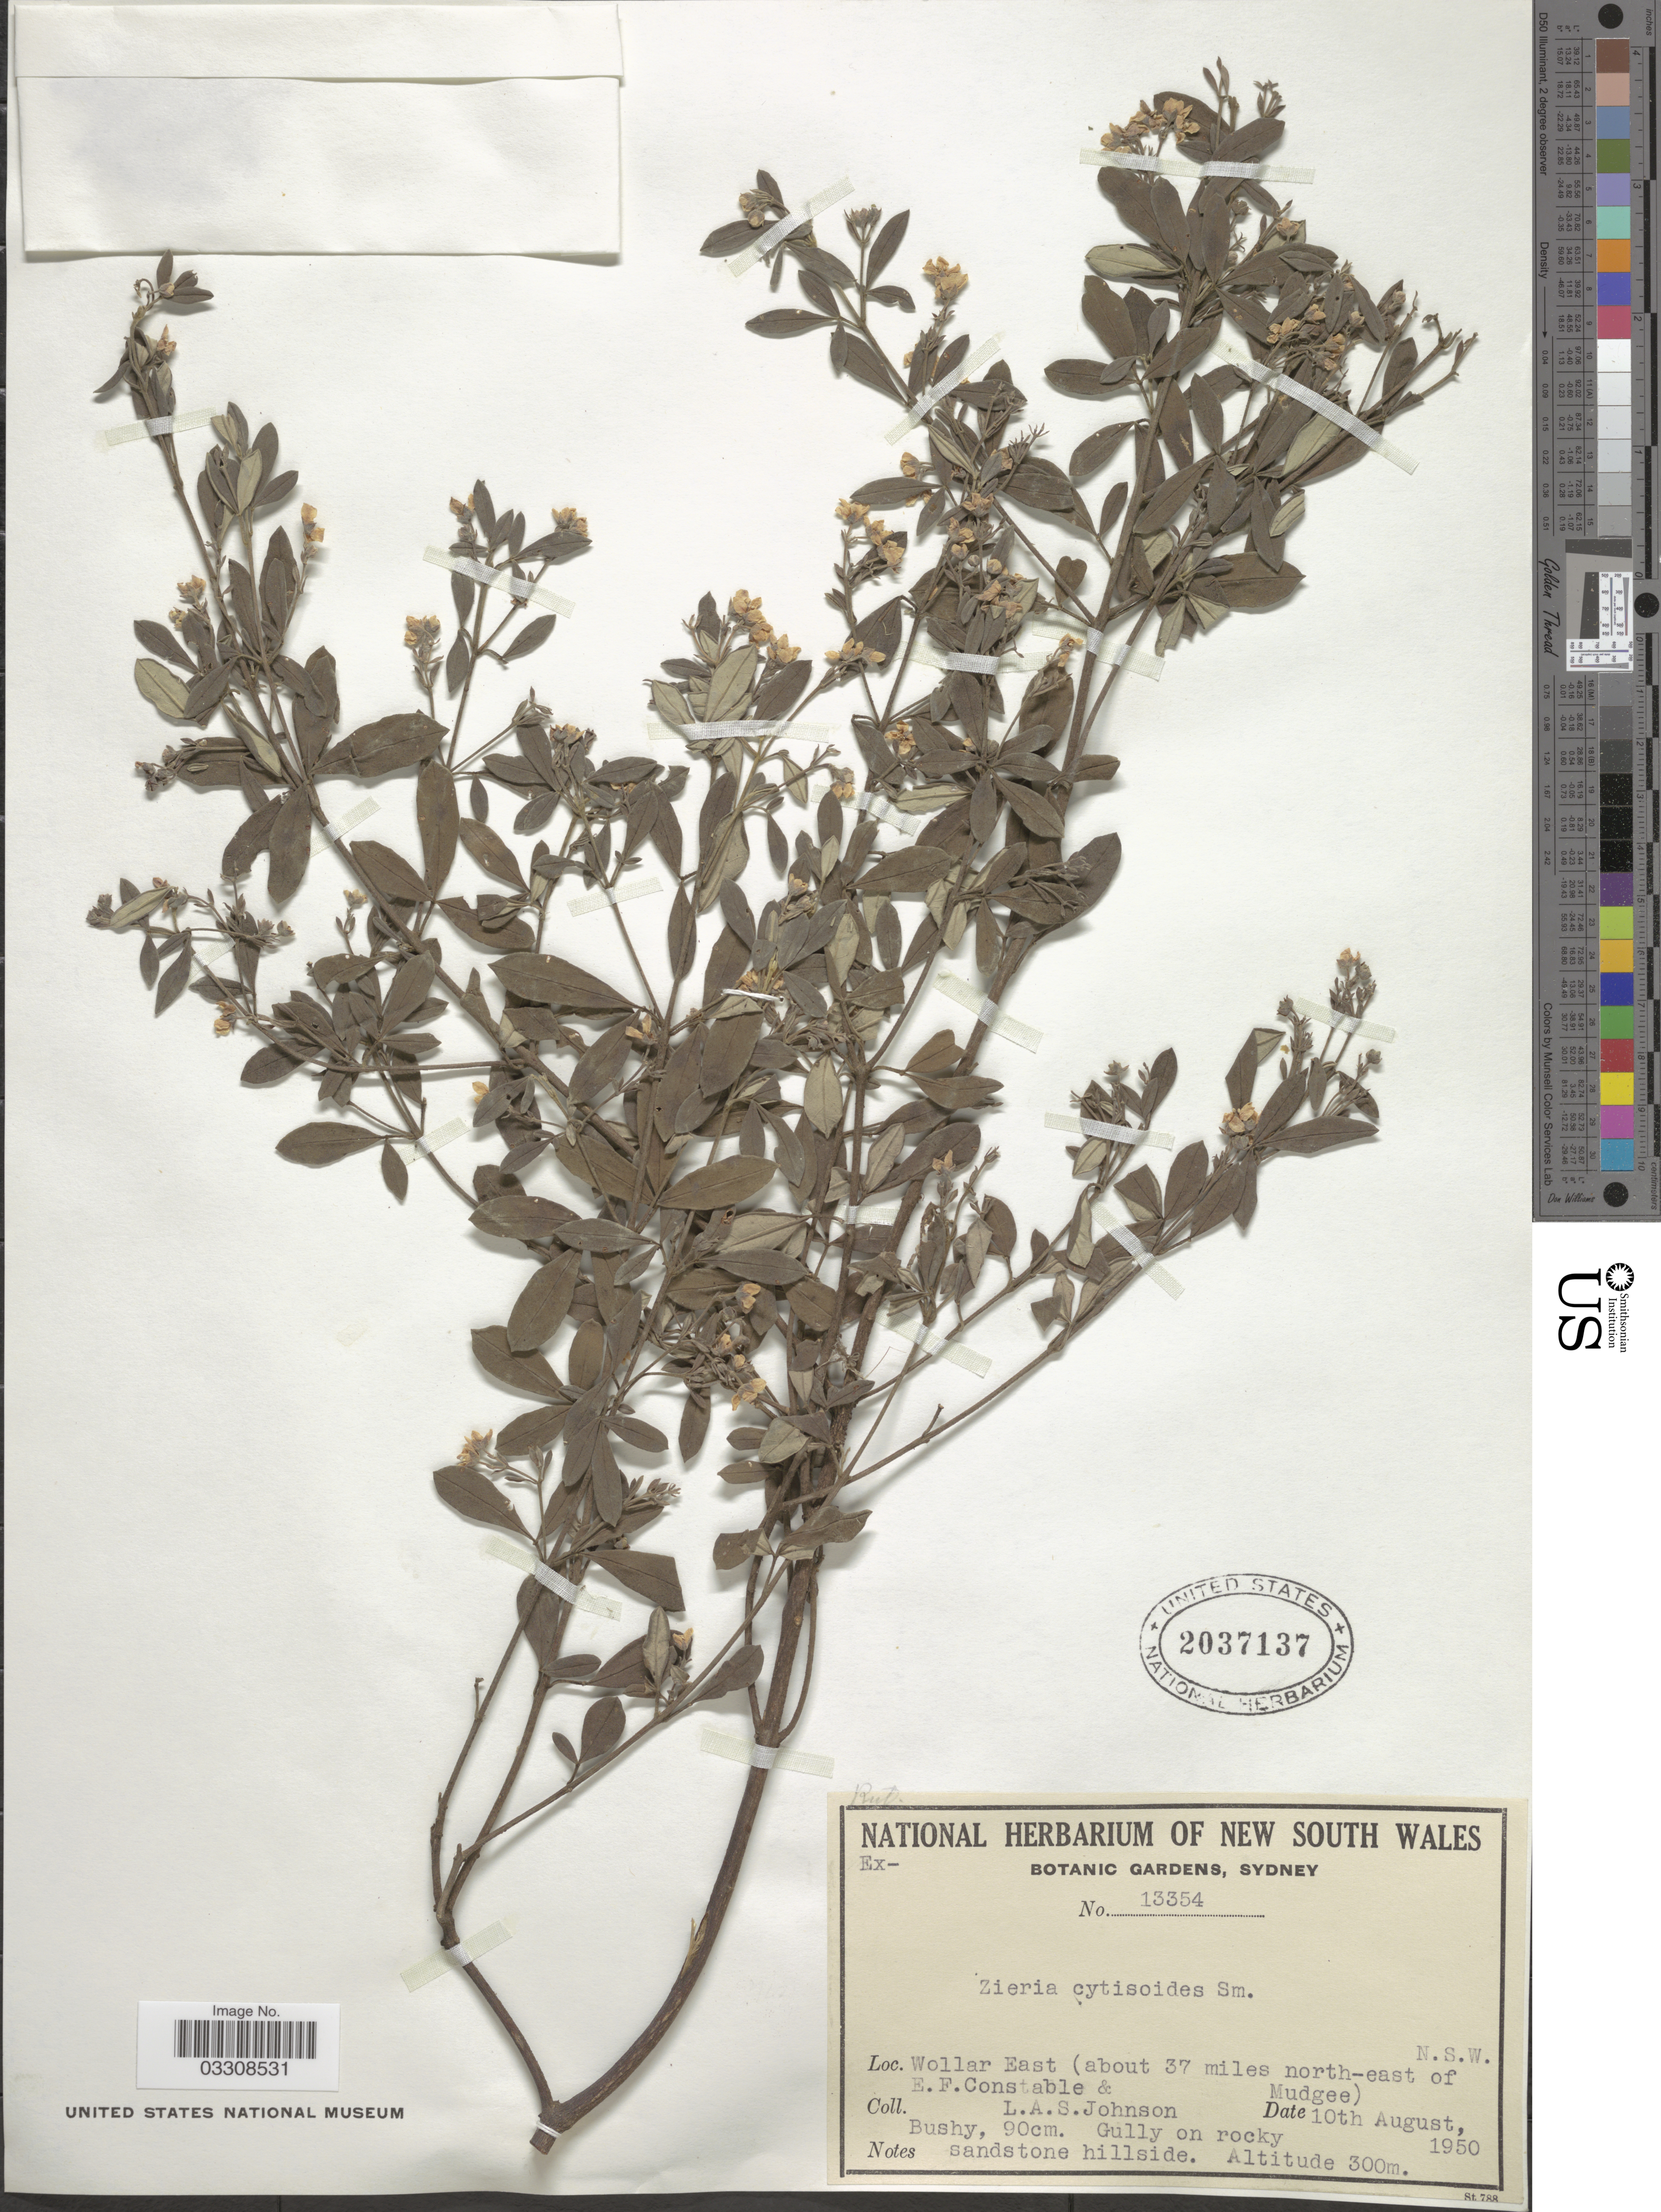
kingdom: Plantae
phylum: Tracheophyta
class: Magnoliopsida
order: Sapindales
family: Rutaceae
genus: Zieria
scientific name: Zieria cytisoides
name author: Sm.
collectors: E. F. Constable & L. A. S. Johnson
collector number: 13354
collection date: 1950-08-10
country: Australia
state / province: New South Wales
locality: Wollar East (about 37 miles north-east of Mudgee).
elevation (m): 300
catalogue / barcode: US 2037137